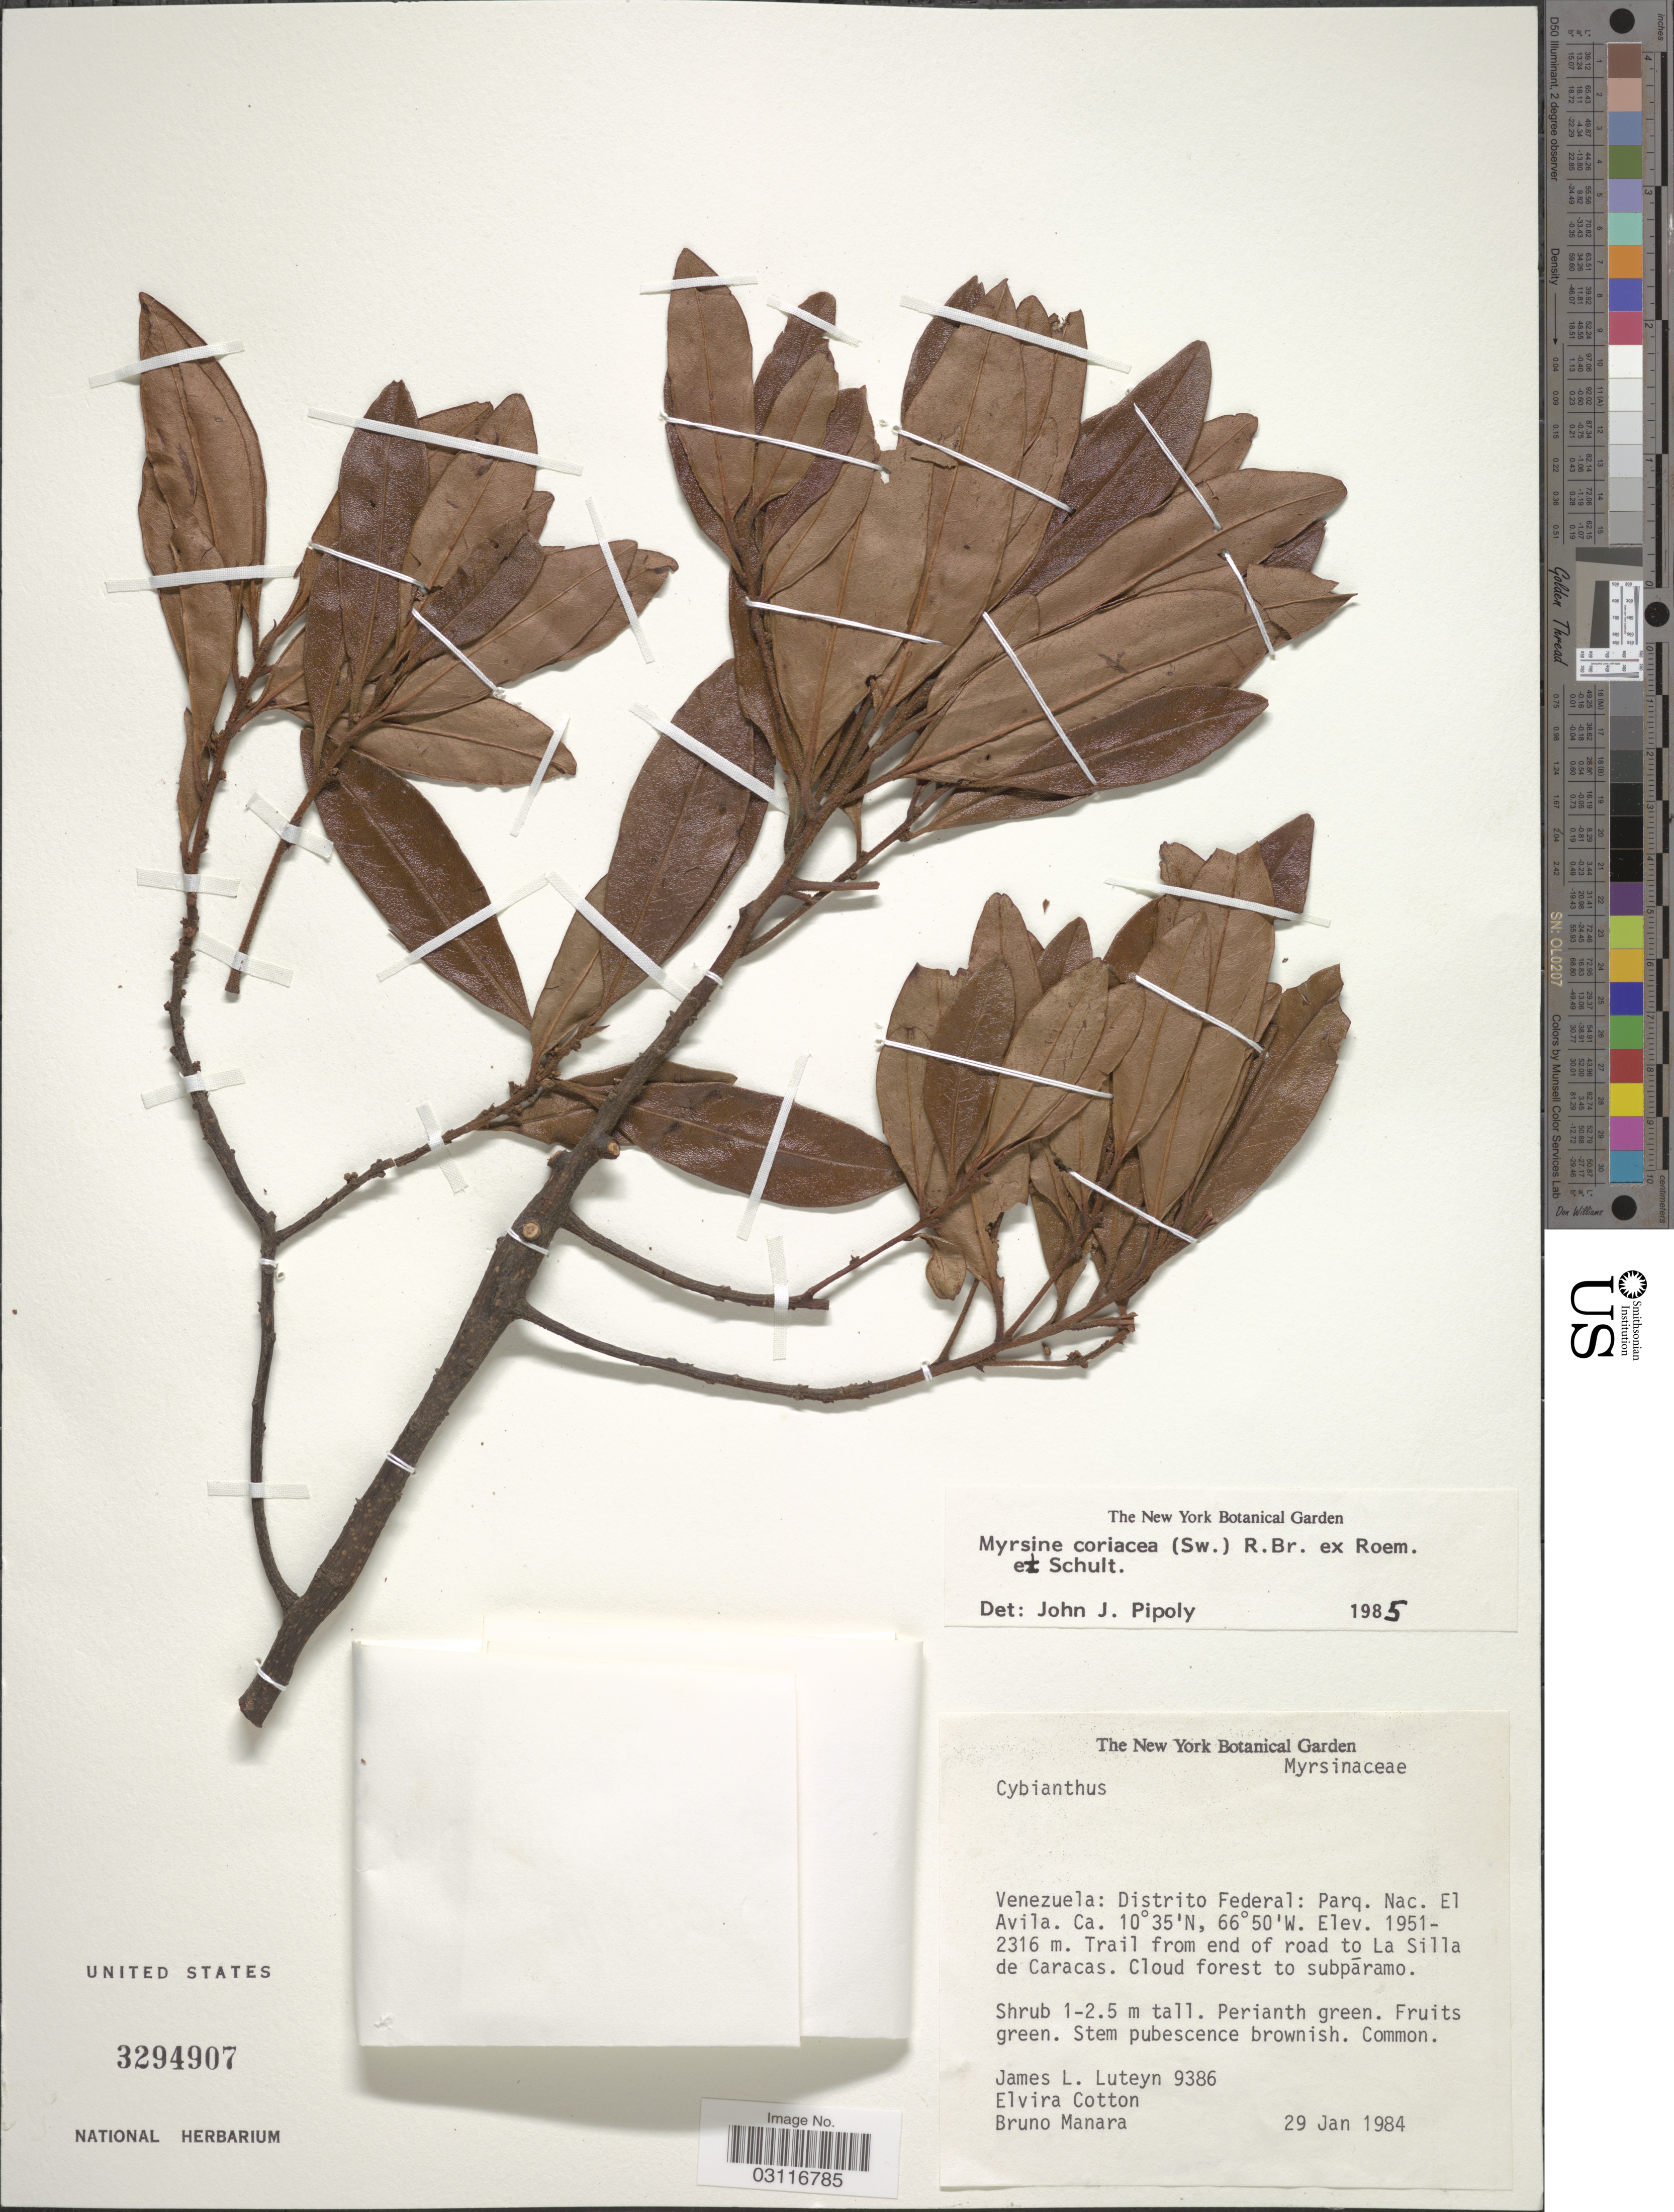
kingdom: Plantae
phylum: Tracheophyta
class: Magnoliopsida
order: Ericales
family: Primulaceae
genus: Myrsine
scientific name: Myrsine coriacea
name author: (Sw.) R. Br. ex Roem. & Schult.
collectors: J. Luteyn, E. Cotton & B. Manara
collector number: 9386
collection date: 1984-01-29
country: Venezuela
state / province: Miranda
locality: Distrito Federal: Parq. Nac. El Avila. Trail from end of road to La Silla de Caracas.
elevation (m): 1951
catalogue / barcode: US 3294907